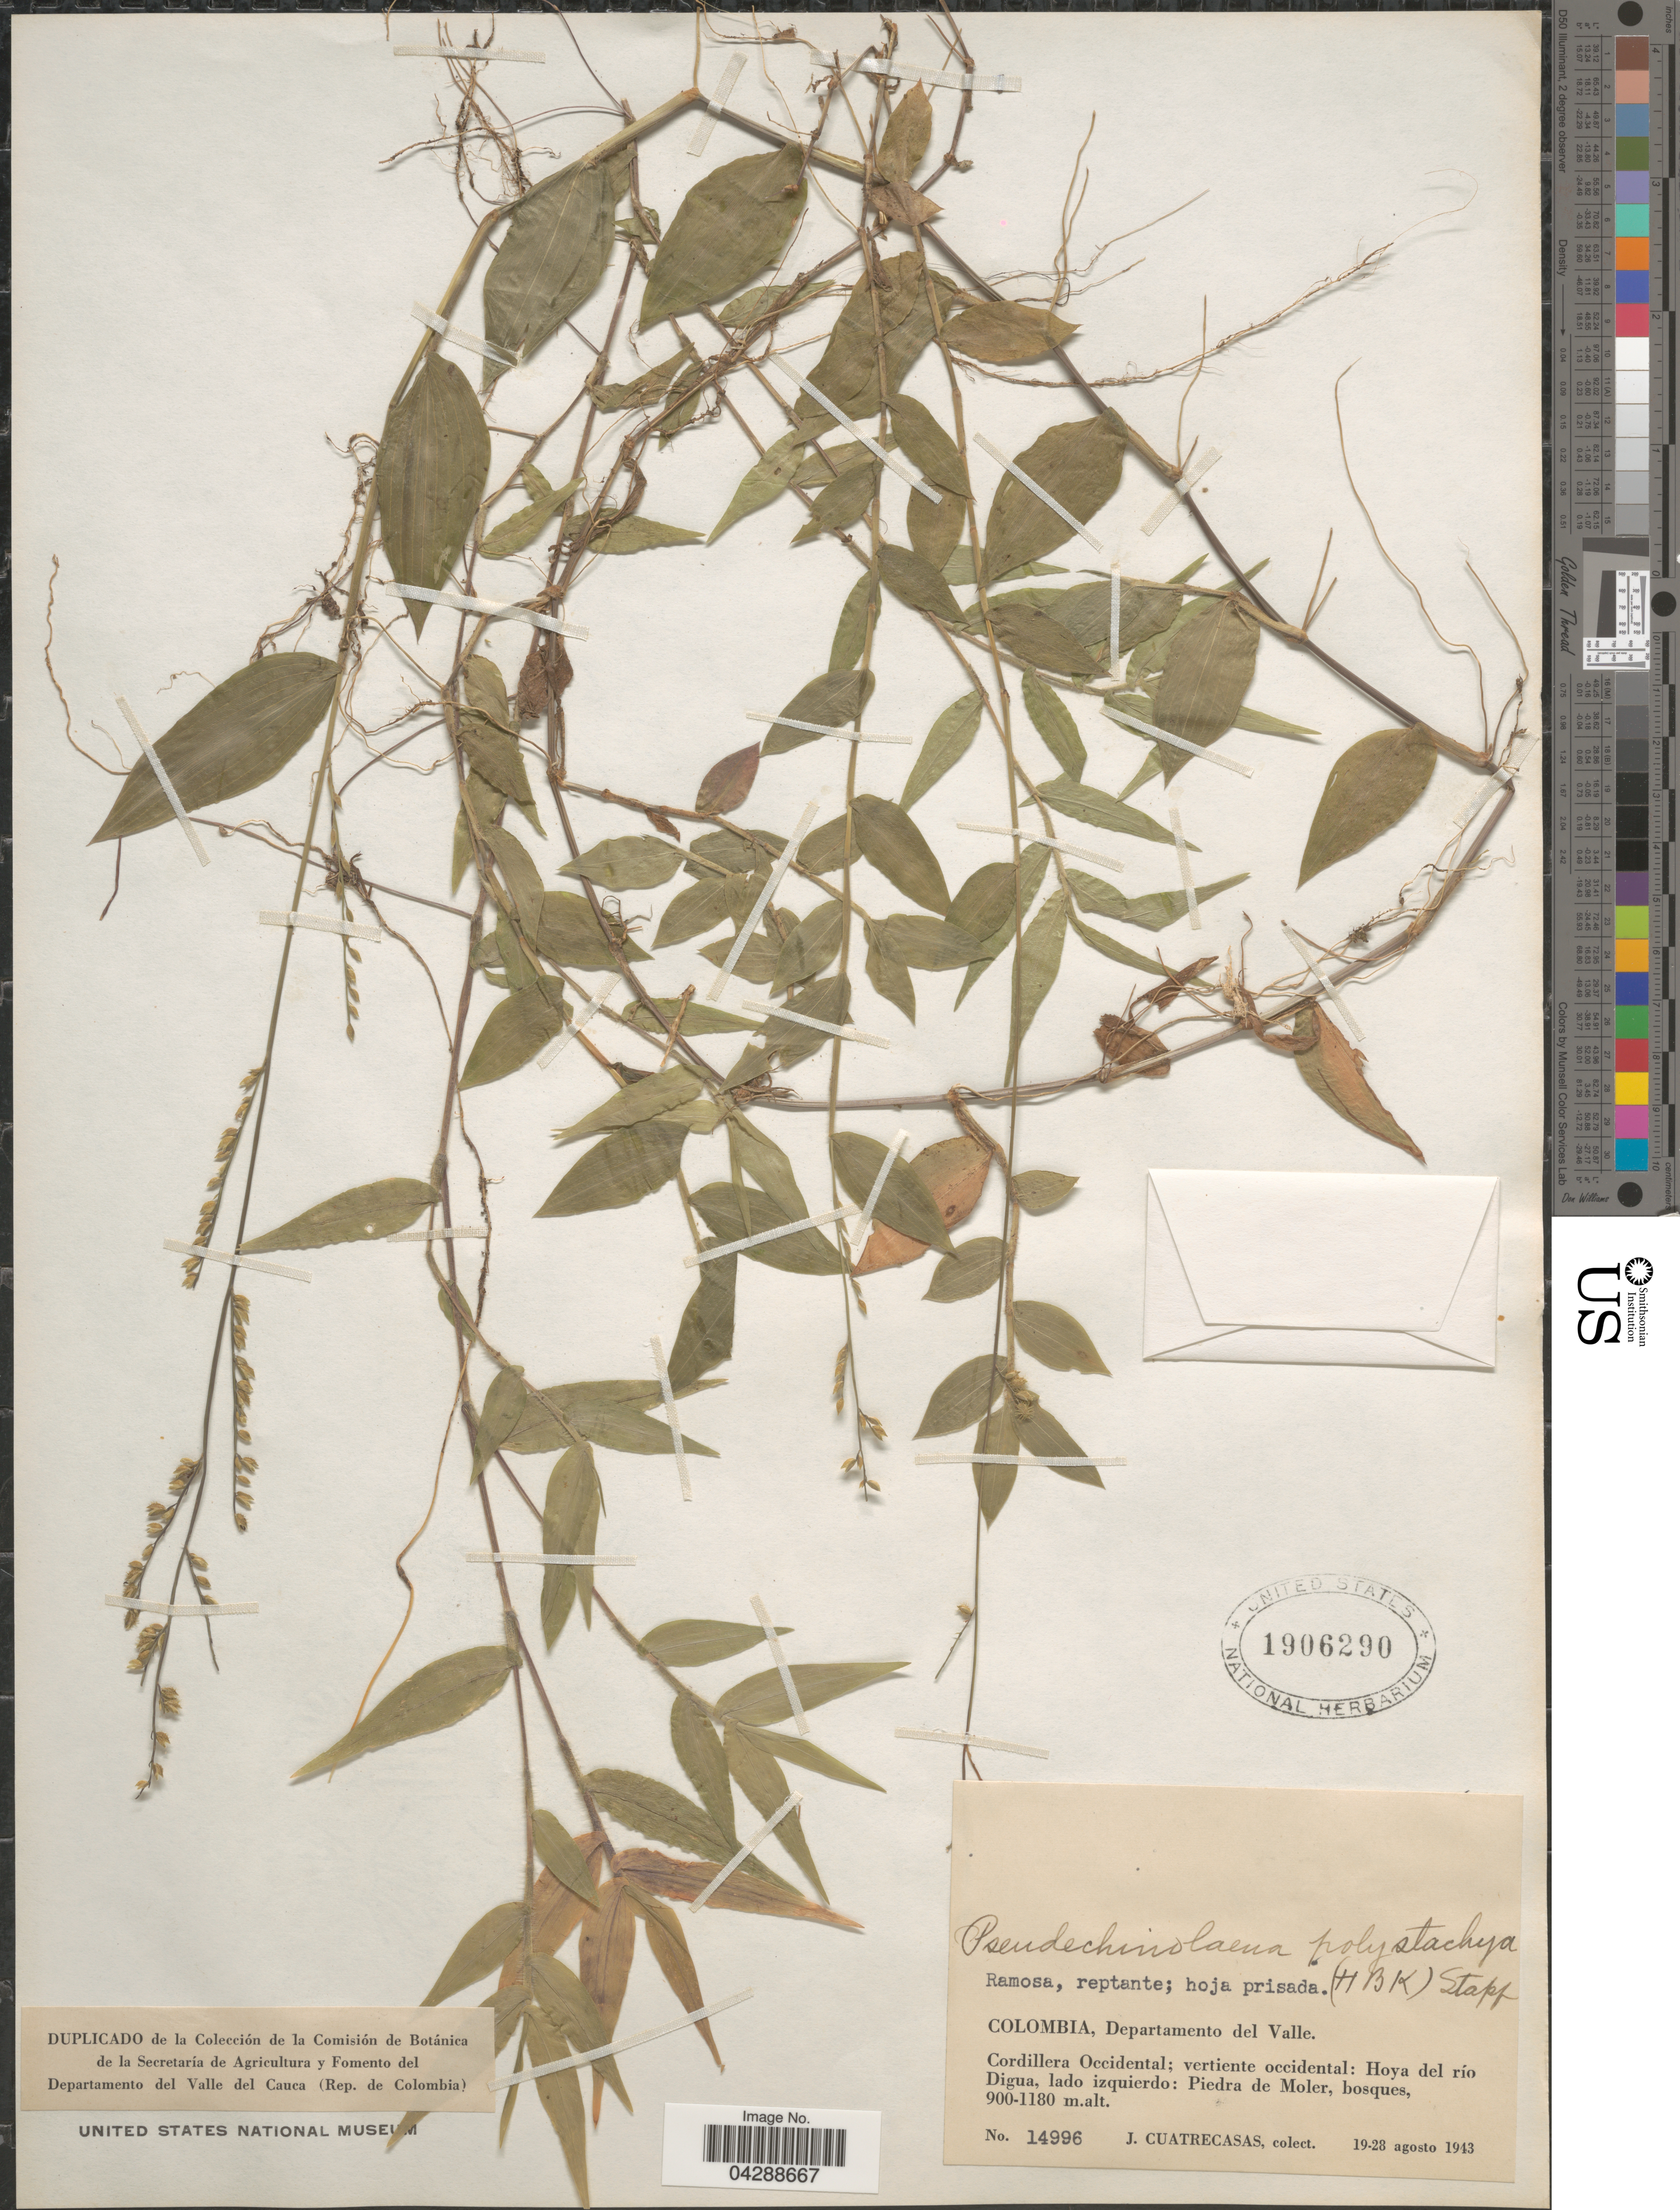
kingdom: Plantae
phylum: Tracheophyta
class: Liliopsida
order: Poales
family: Poaceae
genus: Pseudechinolaena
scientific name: Pseudechinolaena polystachya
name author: (Kunth) Stapf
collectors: J. Cuatrecasas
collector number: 14996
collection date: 1943-08-19/1943-08-28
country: Colombia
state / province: Valle del Cauca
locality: Departamento del Valle. Cordillera Oriental; vertiente occidental: Hoya del río Digua, lado izquierda: Piedra de Moler.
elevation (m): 900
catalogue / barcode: US 1906290